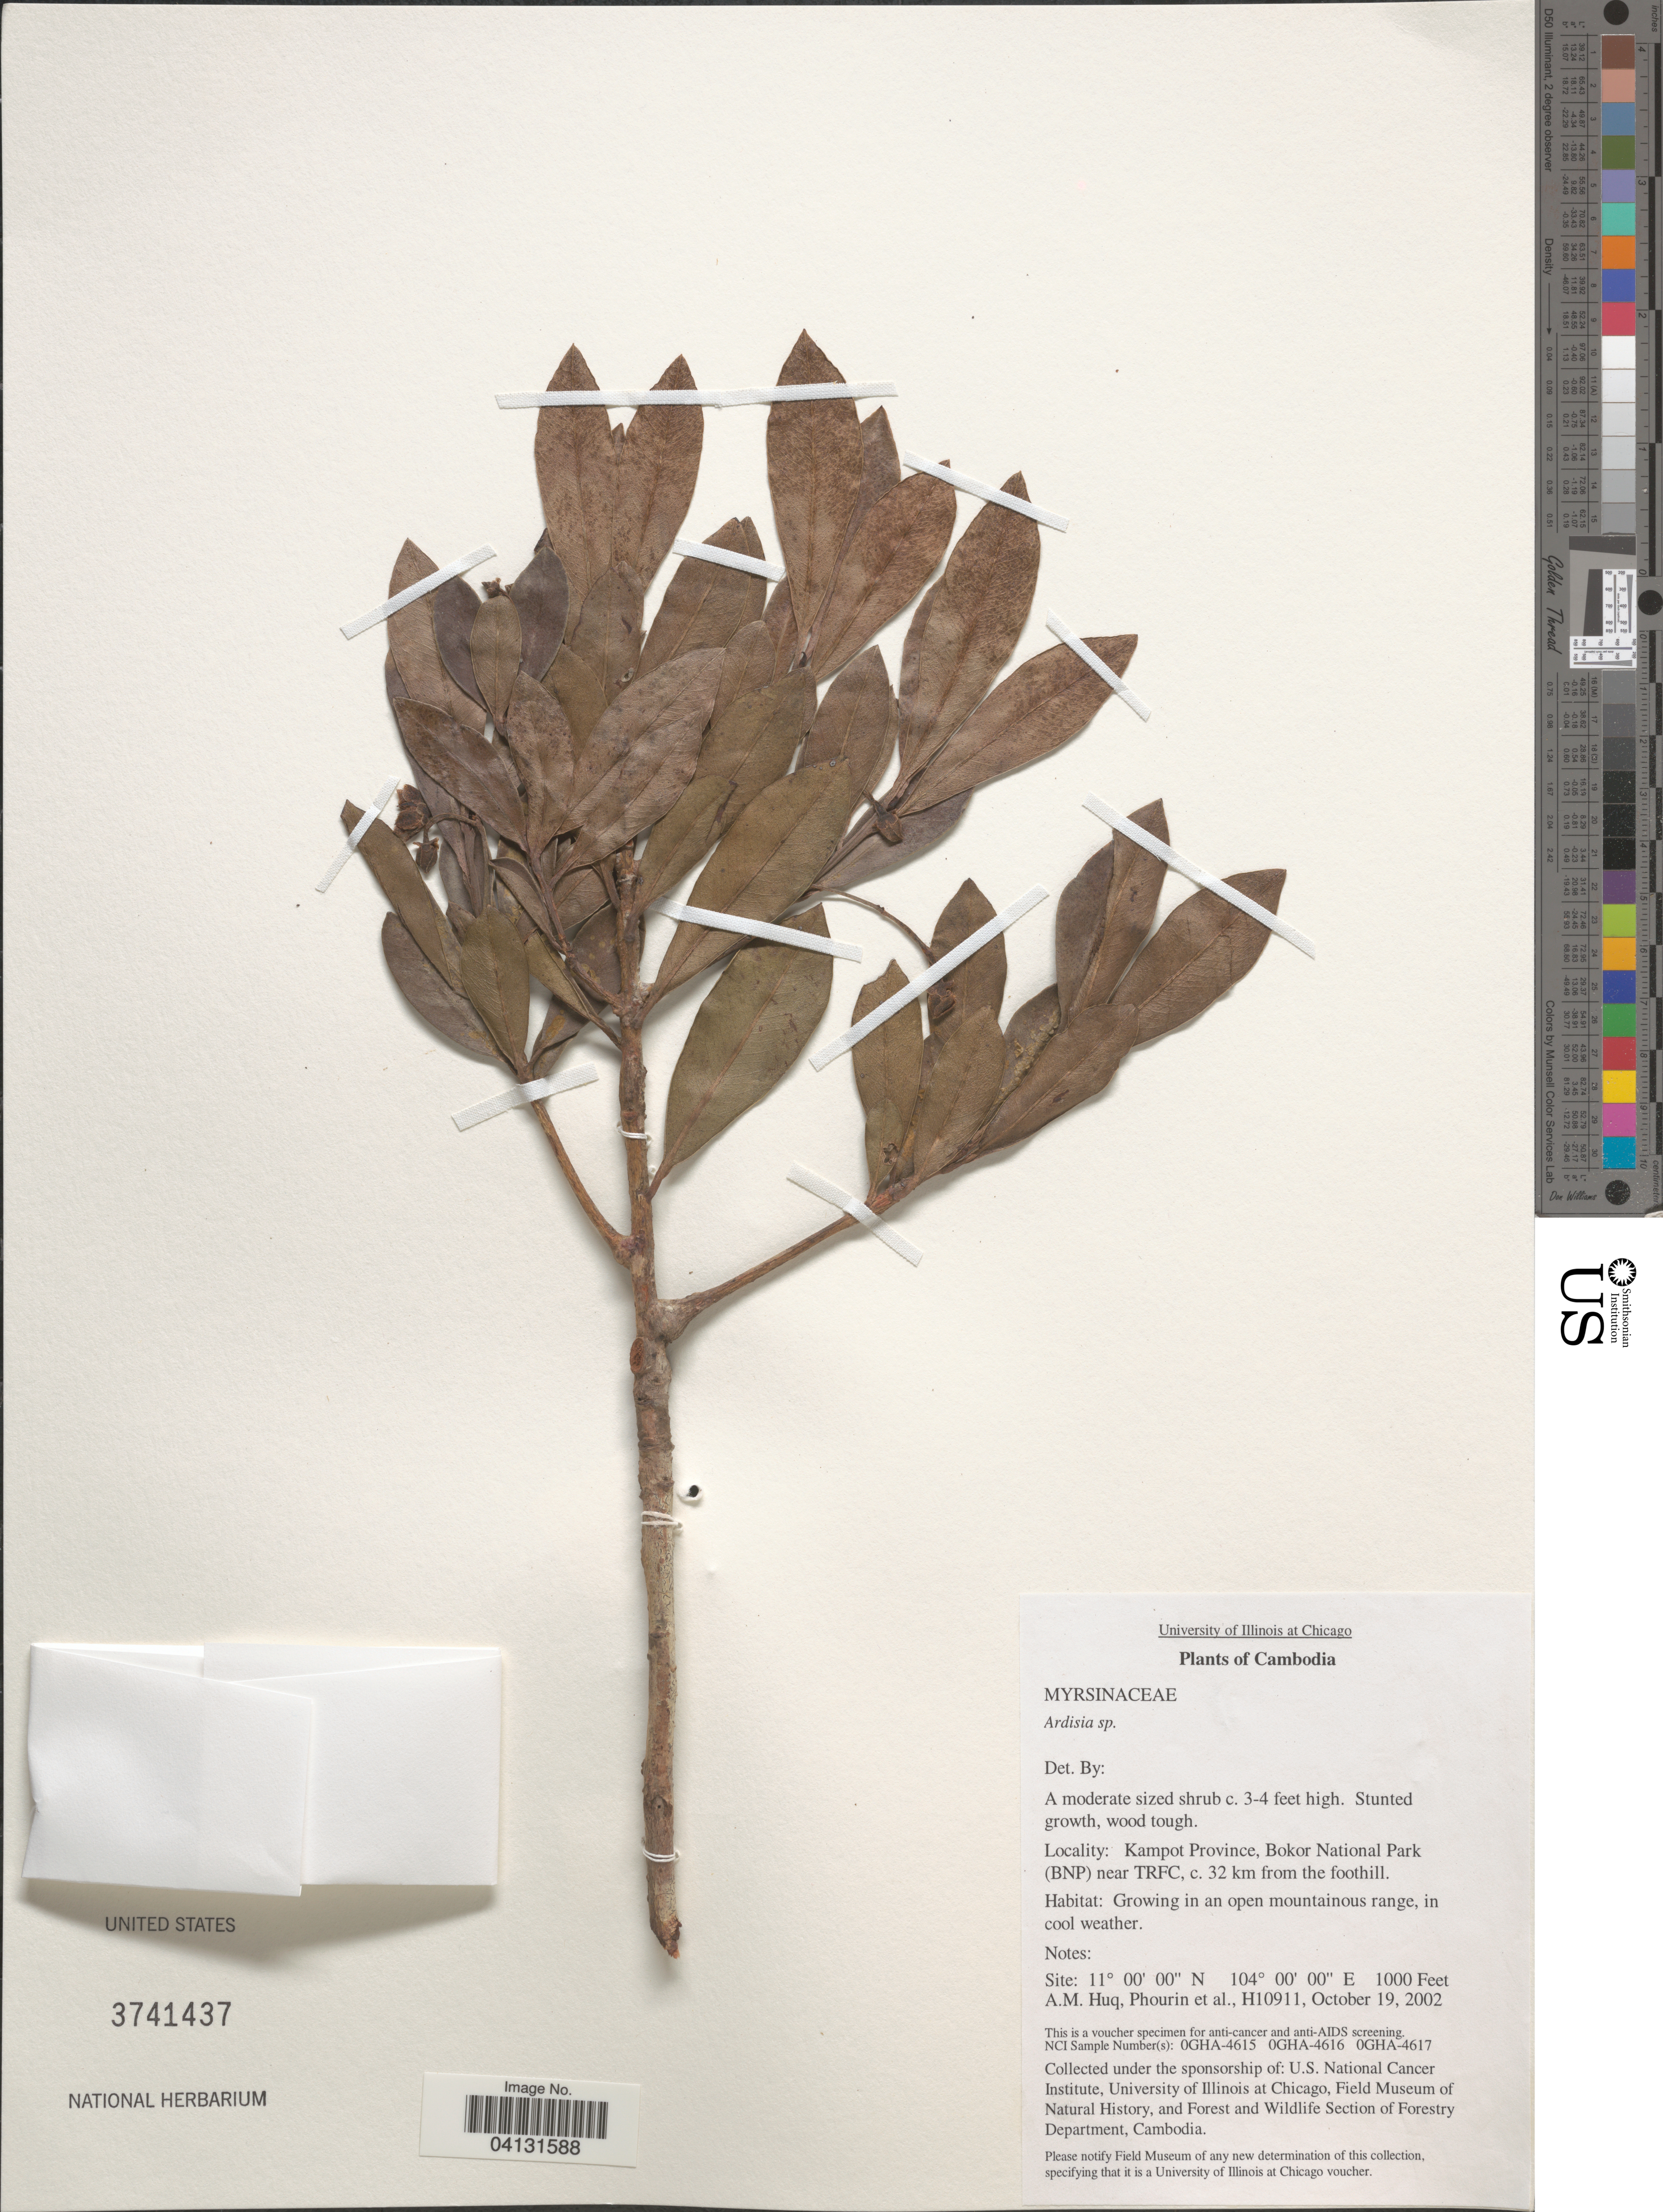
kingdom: Plantae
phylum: Tracheophyta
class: Magnoliopsida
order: Ericales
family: Primulaceae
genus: Ardisia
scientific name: Ardisia sp.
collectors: A. M. Huq, -. Phurin & et al.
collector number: H10911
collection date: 2002-10-19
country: Cambodia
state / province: Kâmpât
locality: Kampot Province, Bokor National Park (BNP) near TRFC, c. 32 km from the foothill.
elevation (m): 305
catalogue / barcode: US 3741437